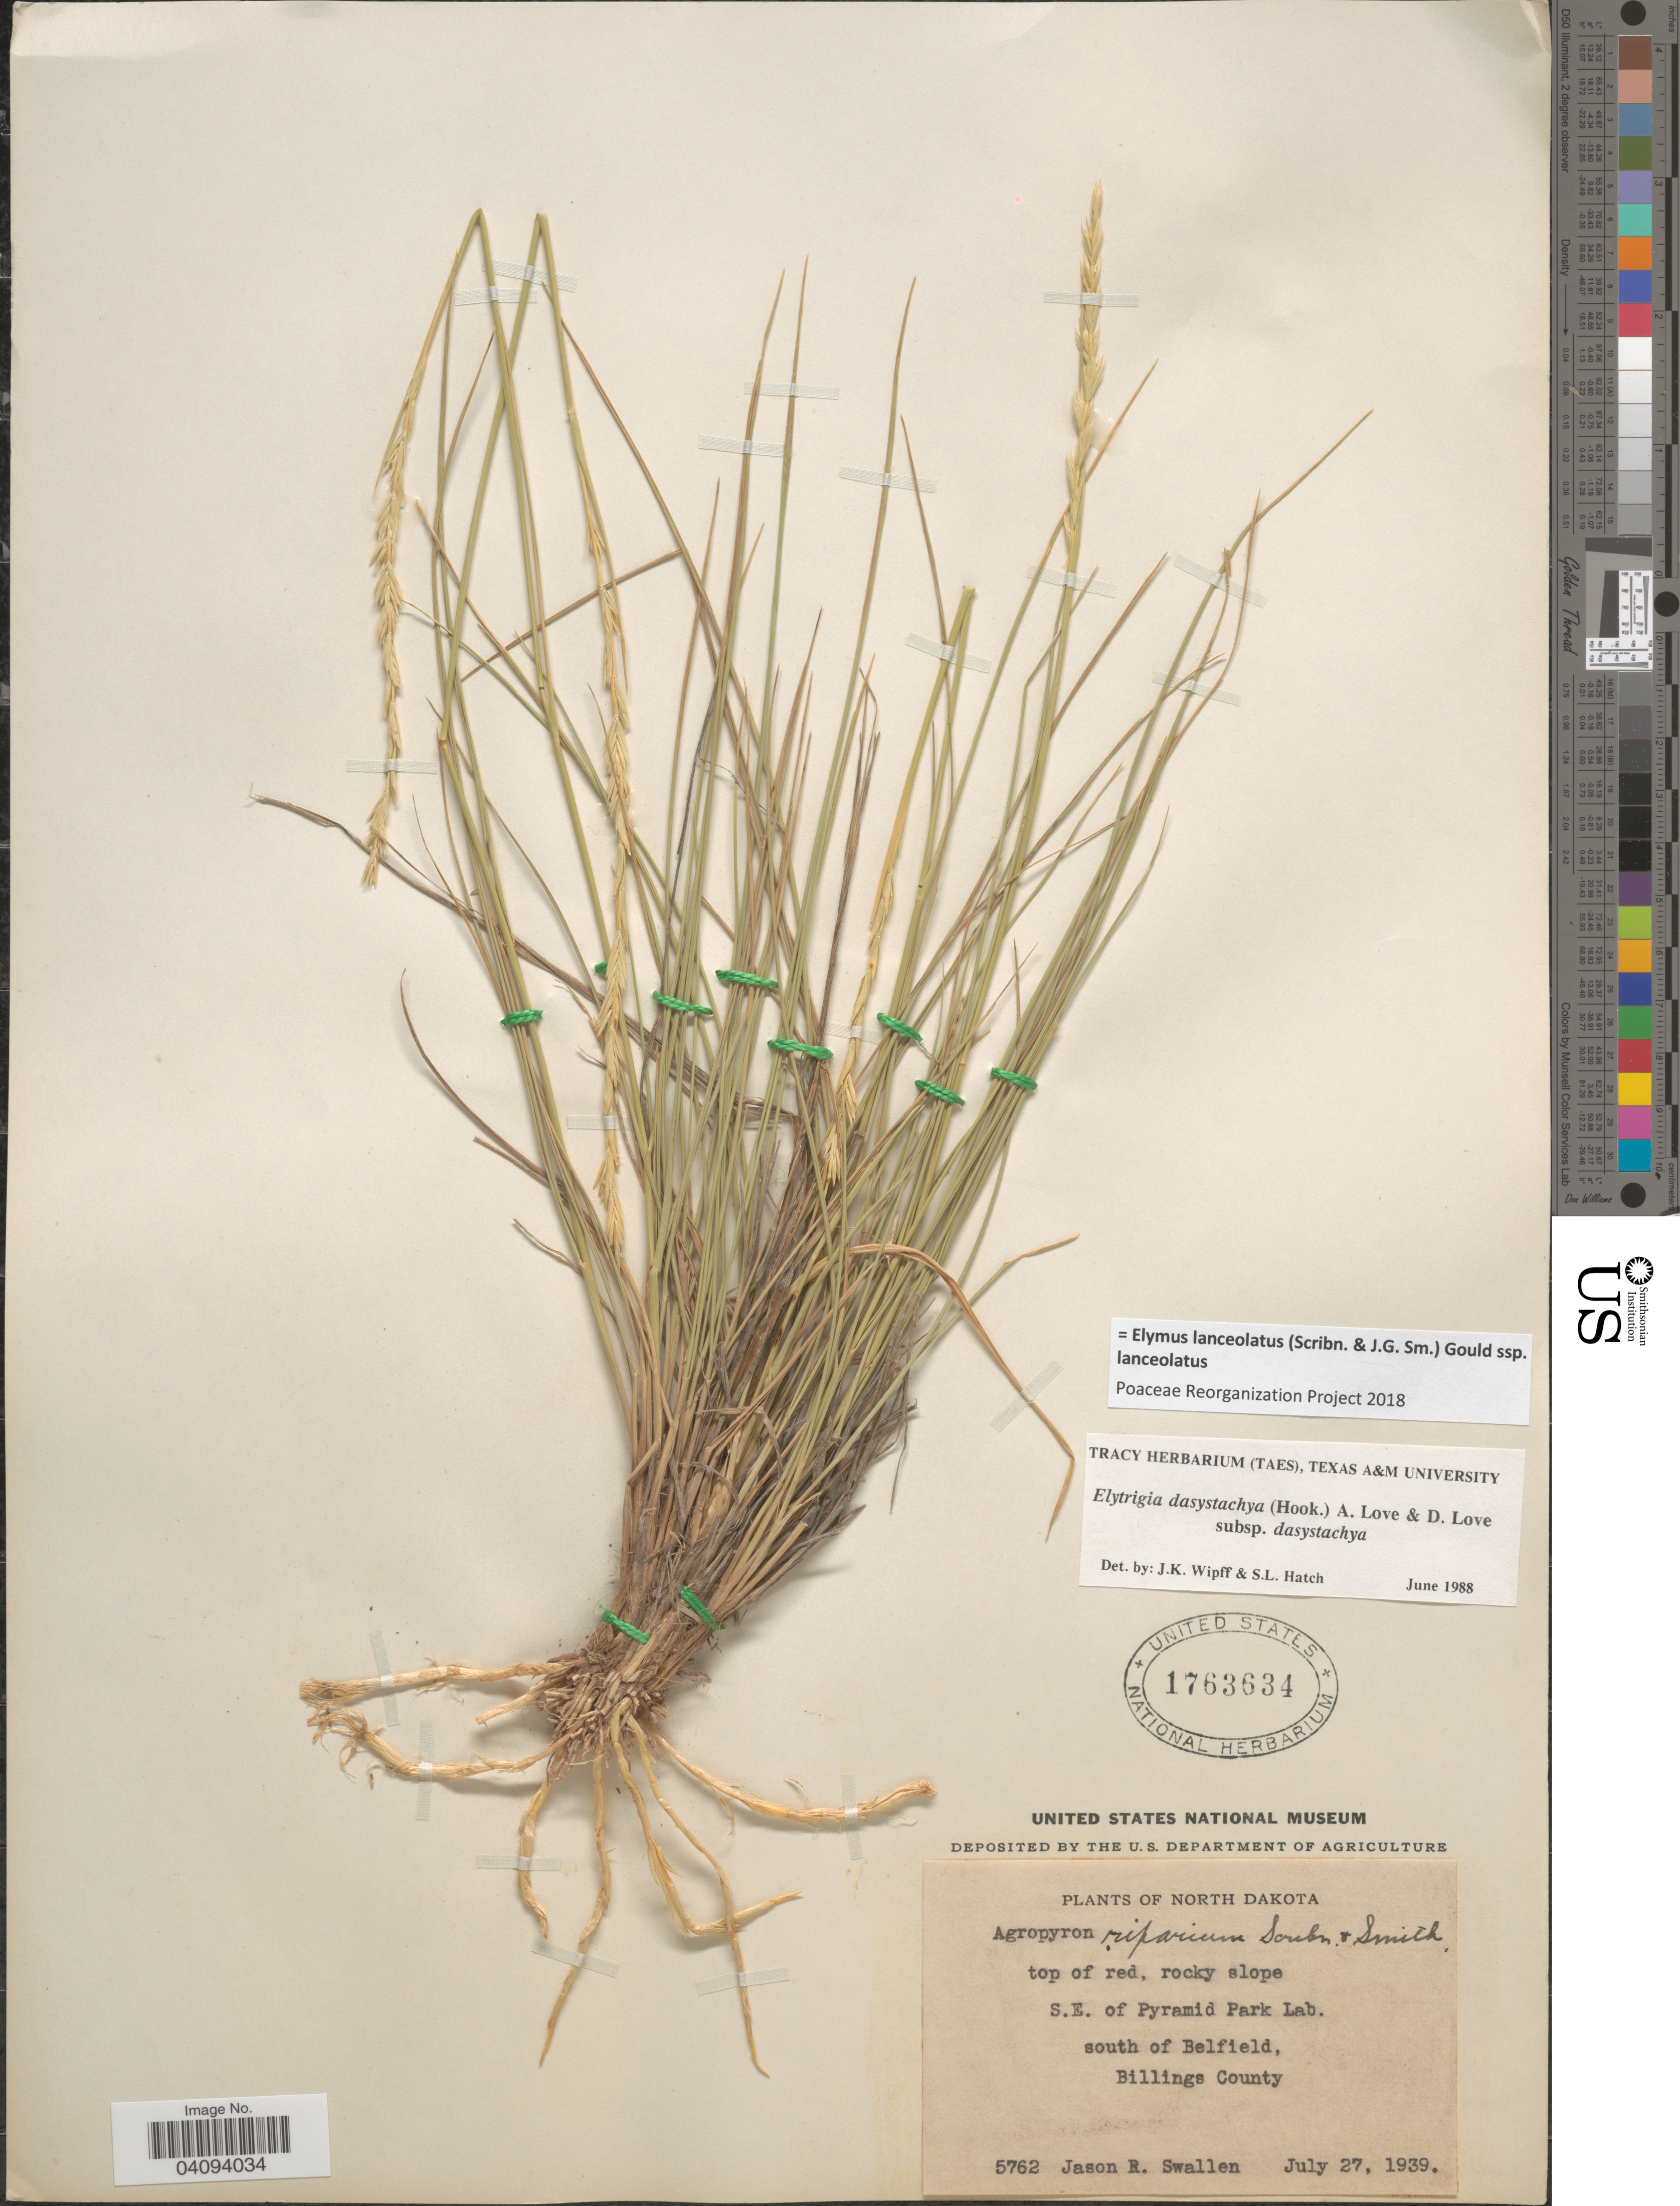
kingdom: Plantae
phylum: Tracheophyta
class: Liliopsida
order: Poales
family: Poaceae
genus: Elymus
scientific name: Elymus lanceolatus subsp. lanceolatus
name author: (Scribn. & J.G. Sm.) Gould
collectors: J. R. Swallen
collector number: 5762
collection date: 1939-07-27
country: United States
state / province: North Dakota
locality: Top of red, rocky slope. S.E. of Pyramid Park Lab. south of Belfield, Billings County.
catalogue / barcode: US 1763634